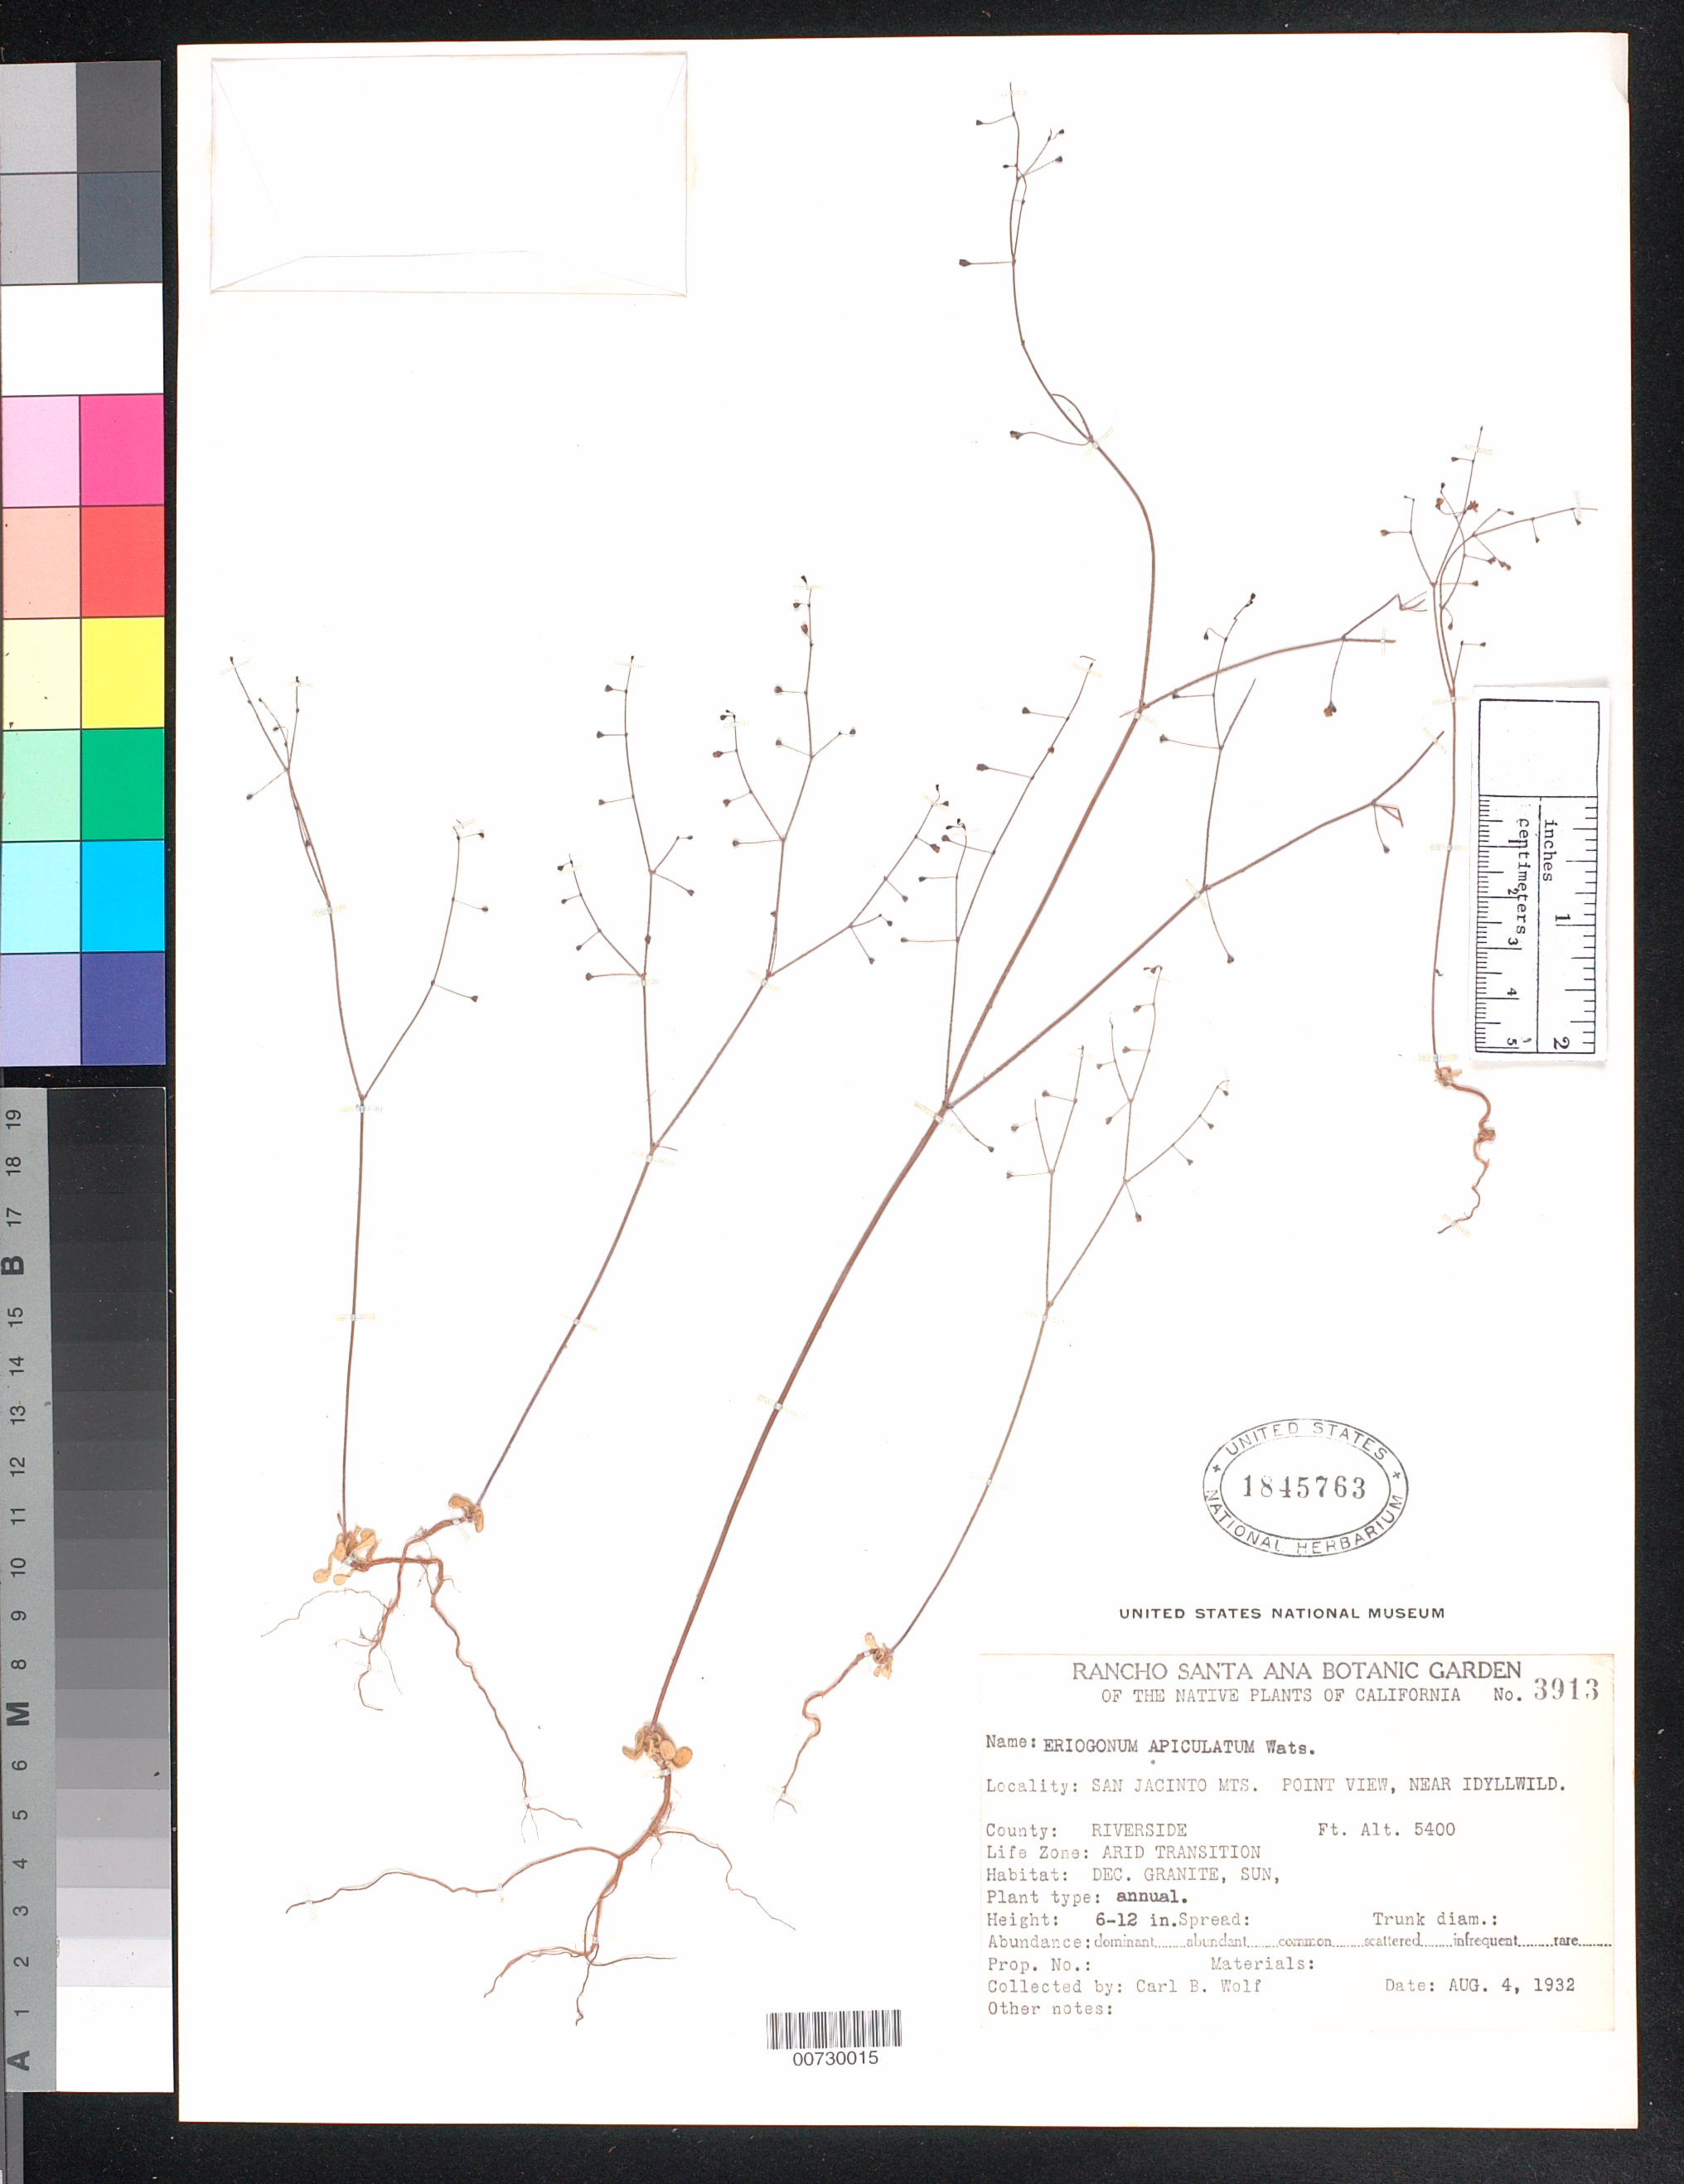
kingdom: Plantae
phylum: Tracheophyta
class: Magnoliopsida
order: Caryophyllales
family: Polygonaceae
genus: Eriogonum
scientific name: Eriogonum apiculatum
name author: S. Watson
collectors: C. B. Wolf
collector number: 3913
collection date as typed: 4 Aug 1932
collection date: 1932-08-04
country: United States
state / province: California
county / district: Riverside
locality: San Jacinto Mts. Point view, near Idyllwild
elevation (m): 1646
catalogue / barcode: US 1845763